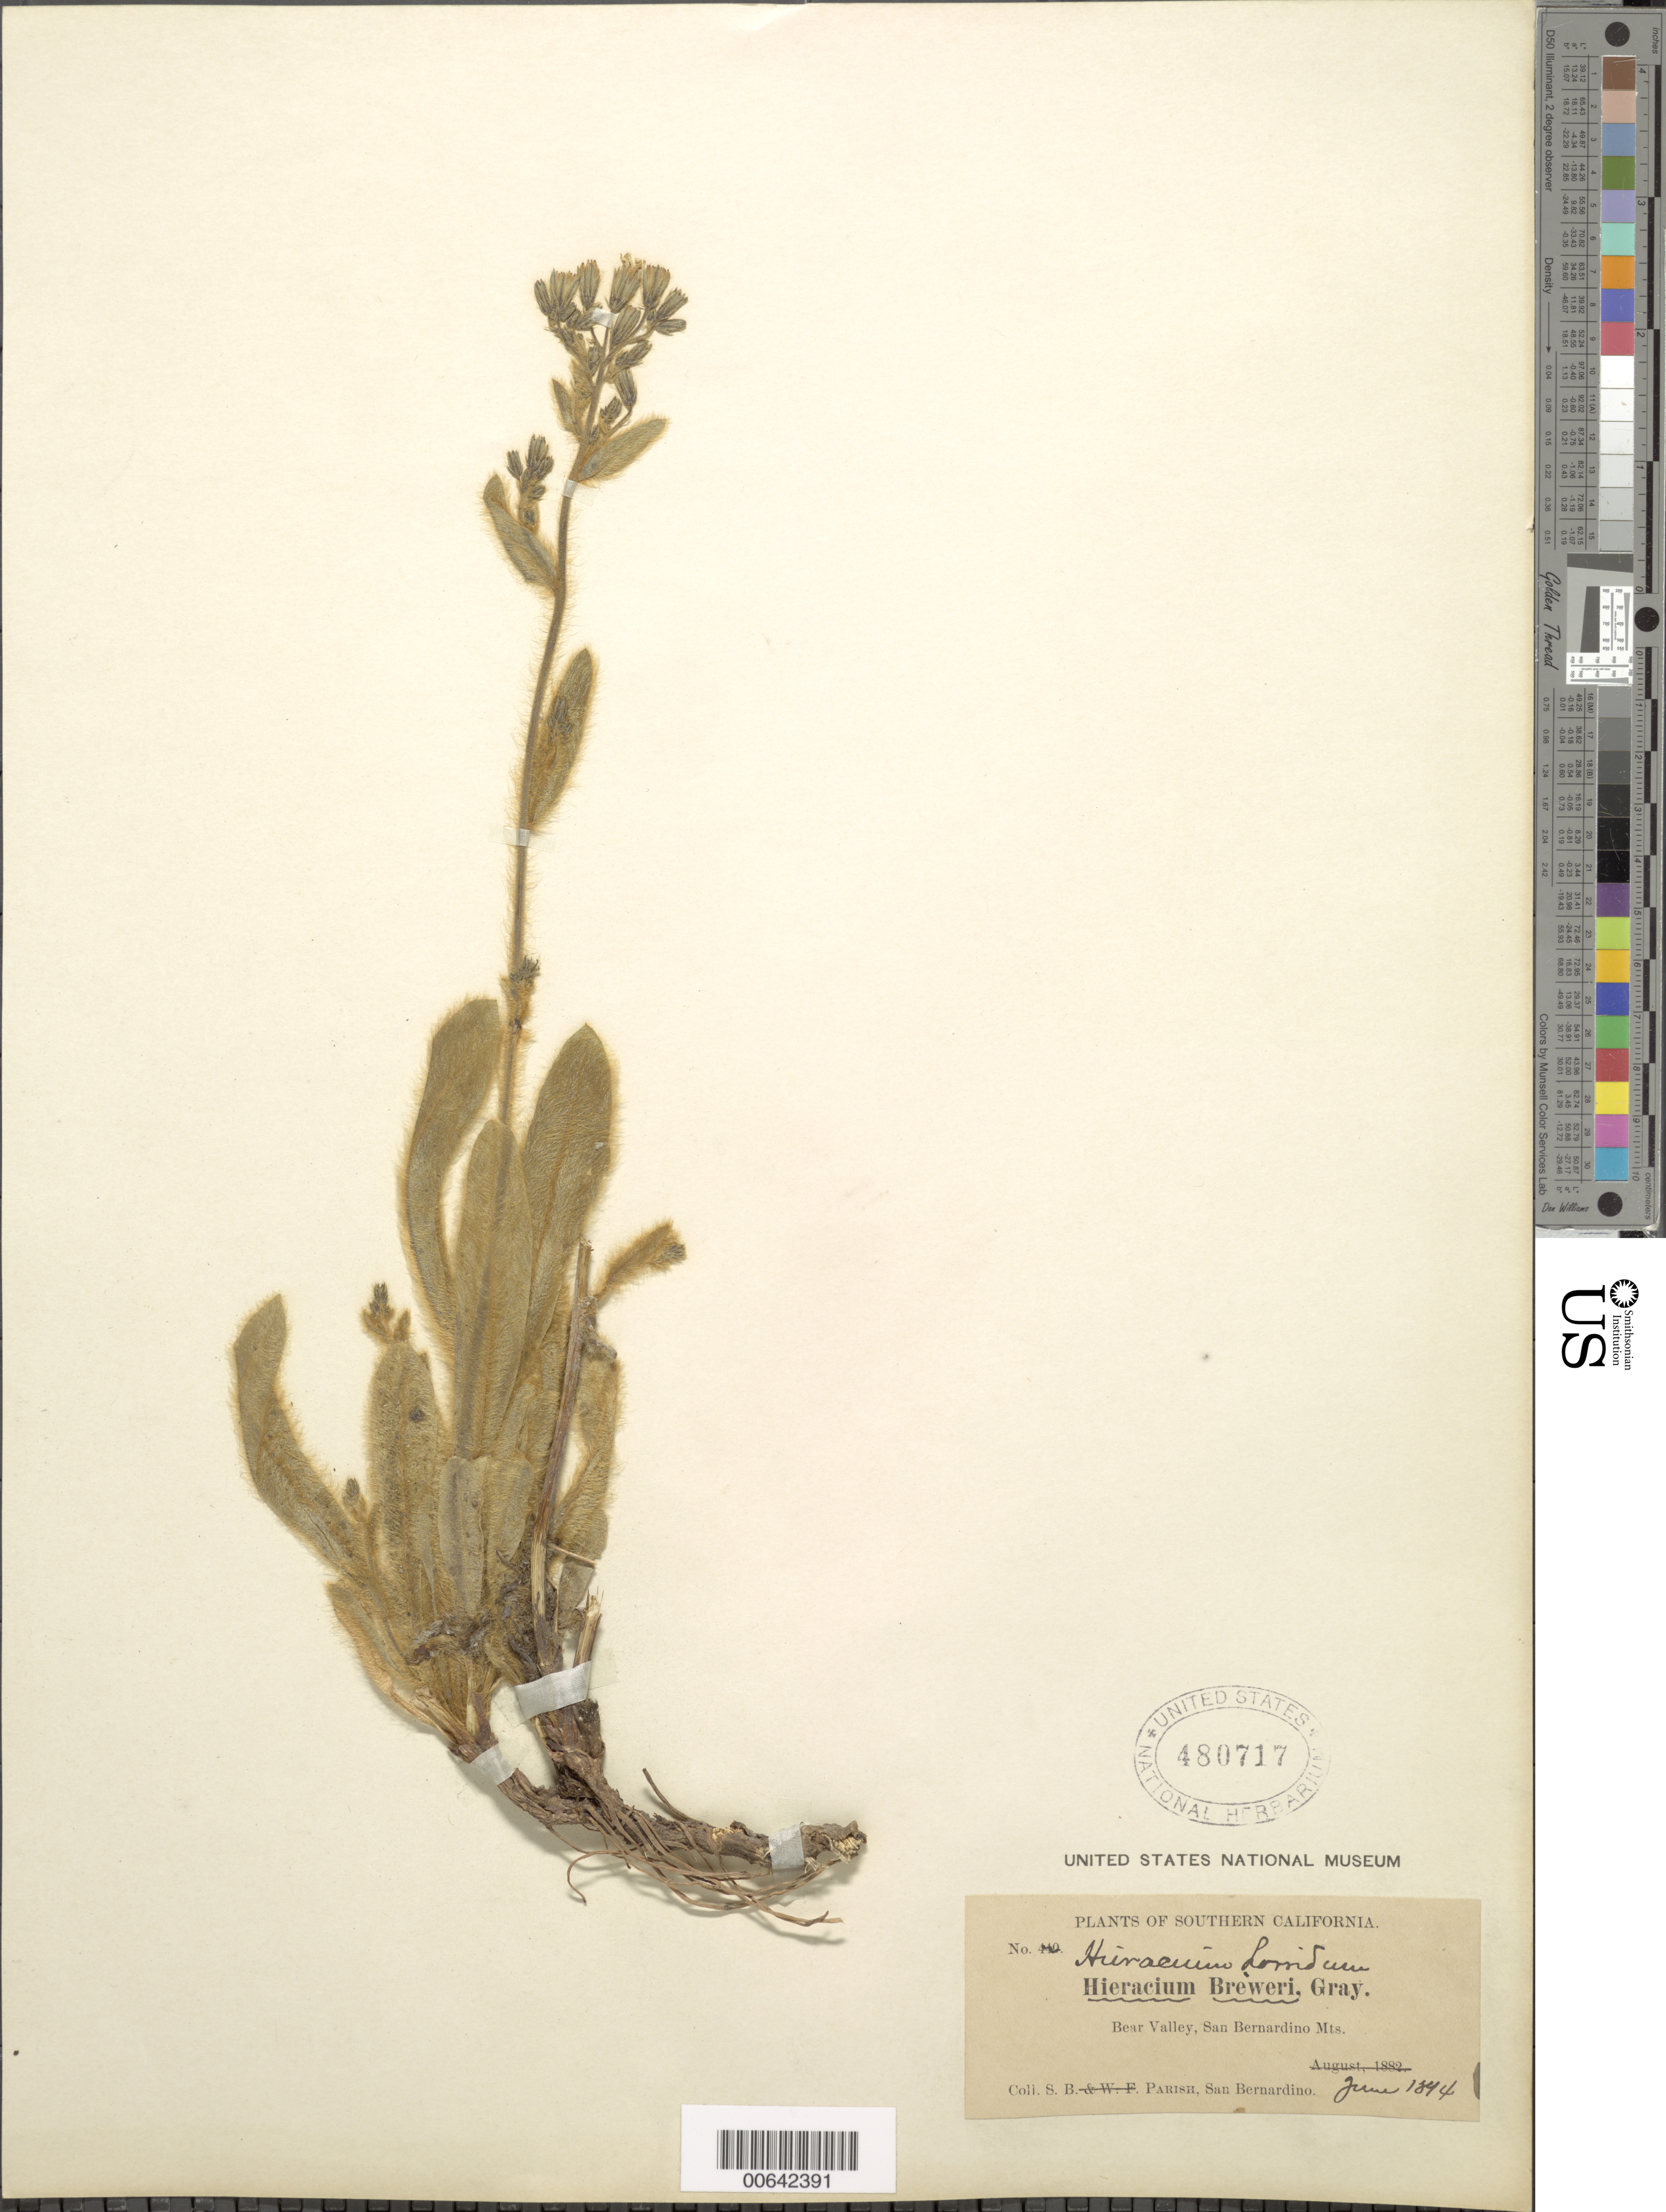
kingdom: Plantae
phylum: Tracheophyta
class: Magnoliopsida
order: Asterales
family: Asteraceae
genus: Hieracium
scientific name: Hieracium horridum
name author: Fr.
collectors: S. B. Parish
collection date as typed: Jun 1894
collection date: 1894-06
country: United States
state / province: California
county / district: San Bernardino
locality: Bear Valley, San Bernardino Mts.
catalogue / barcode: US 480717